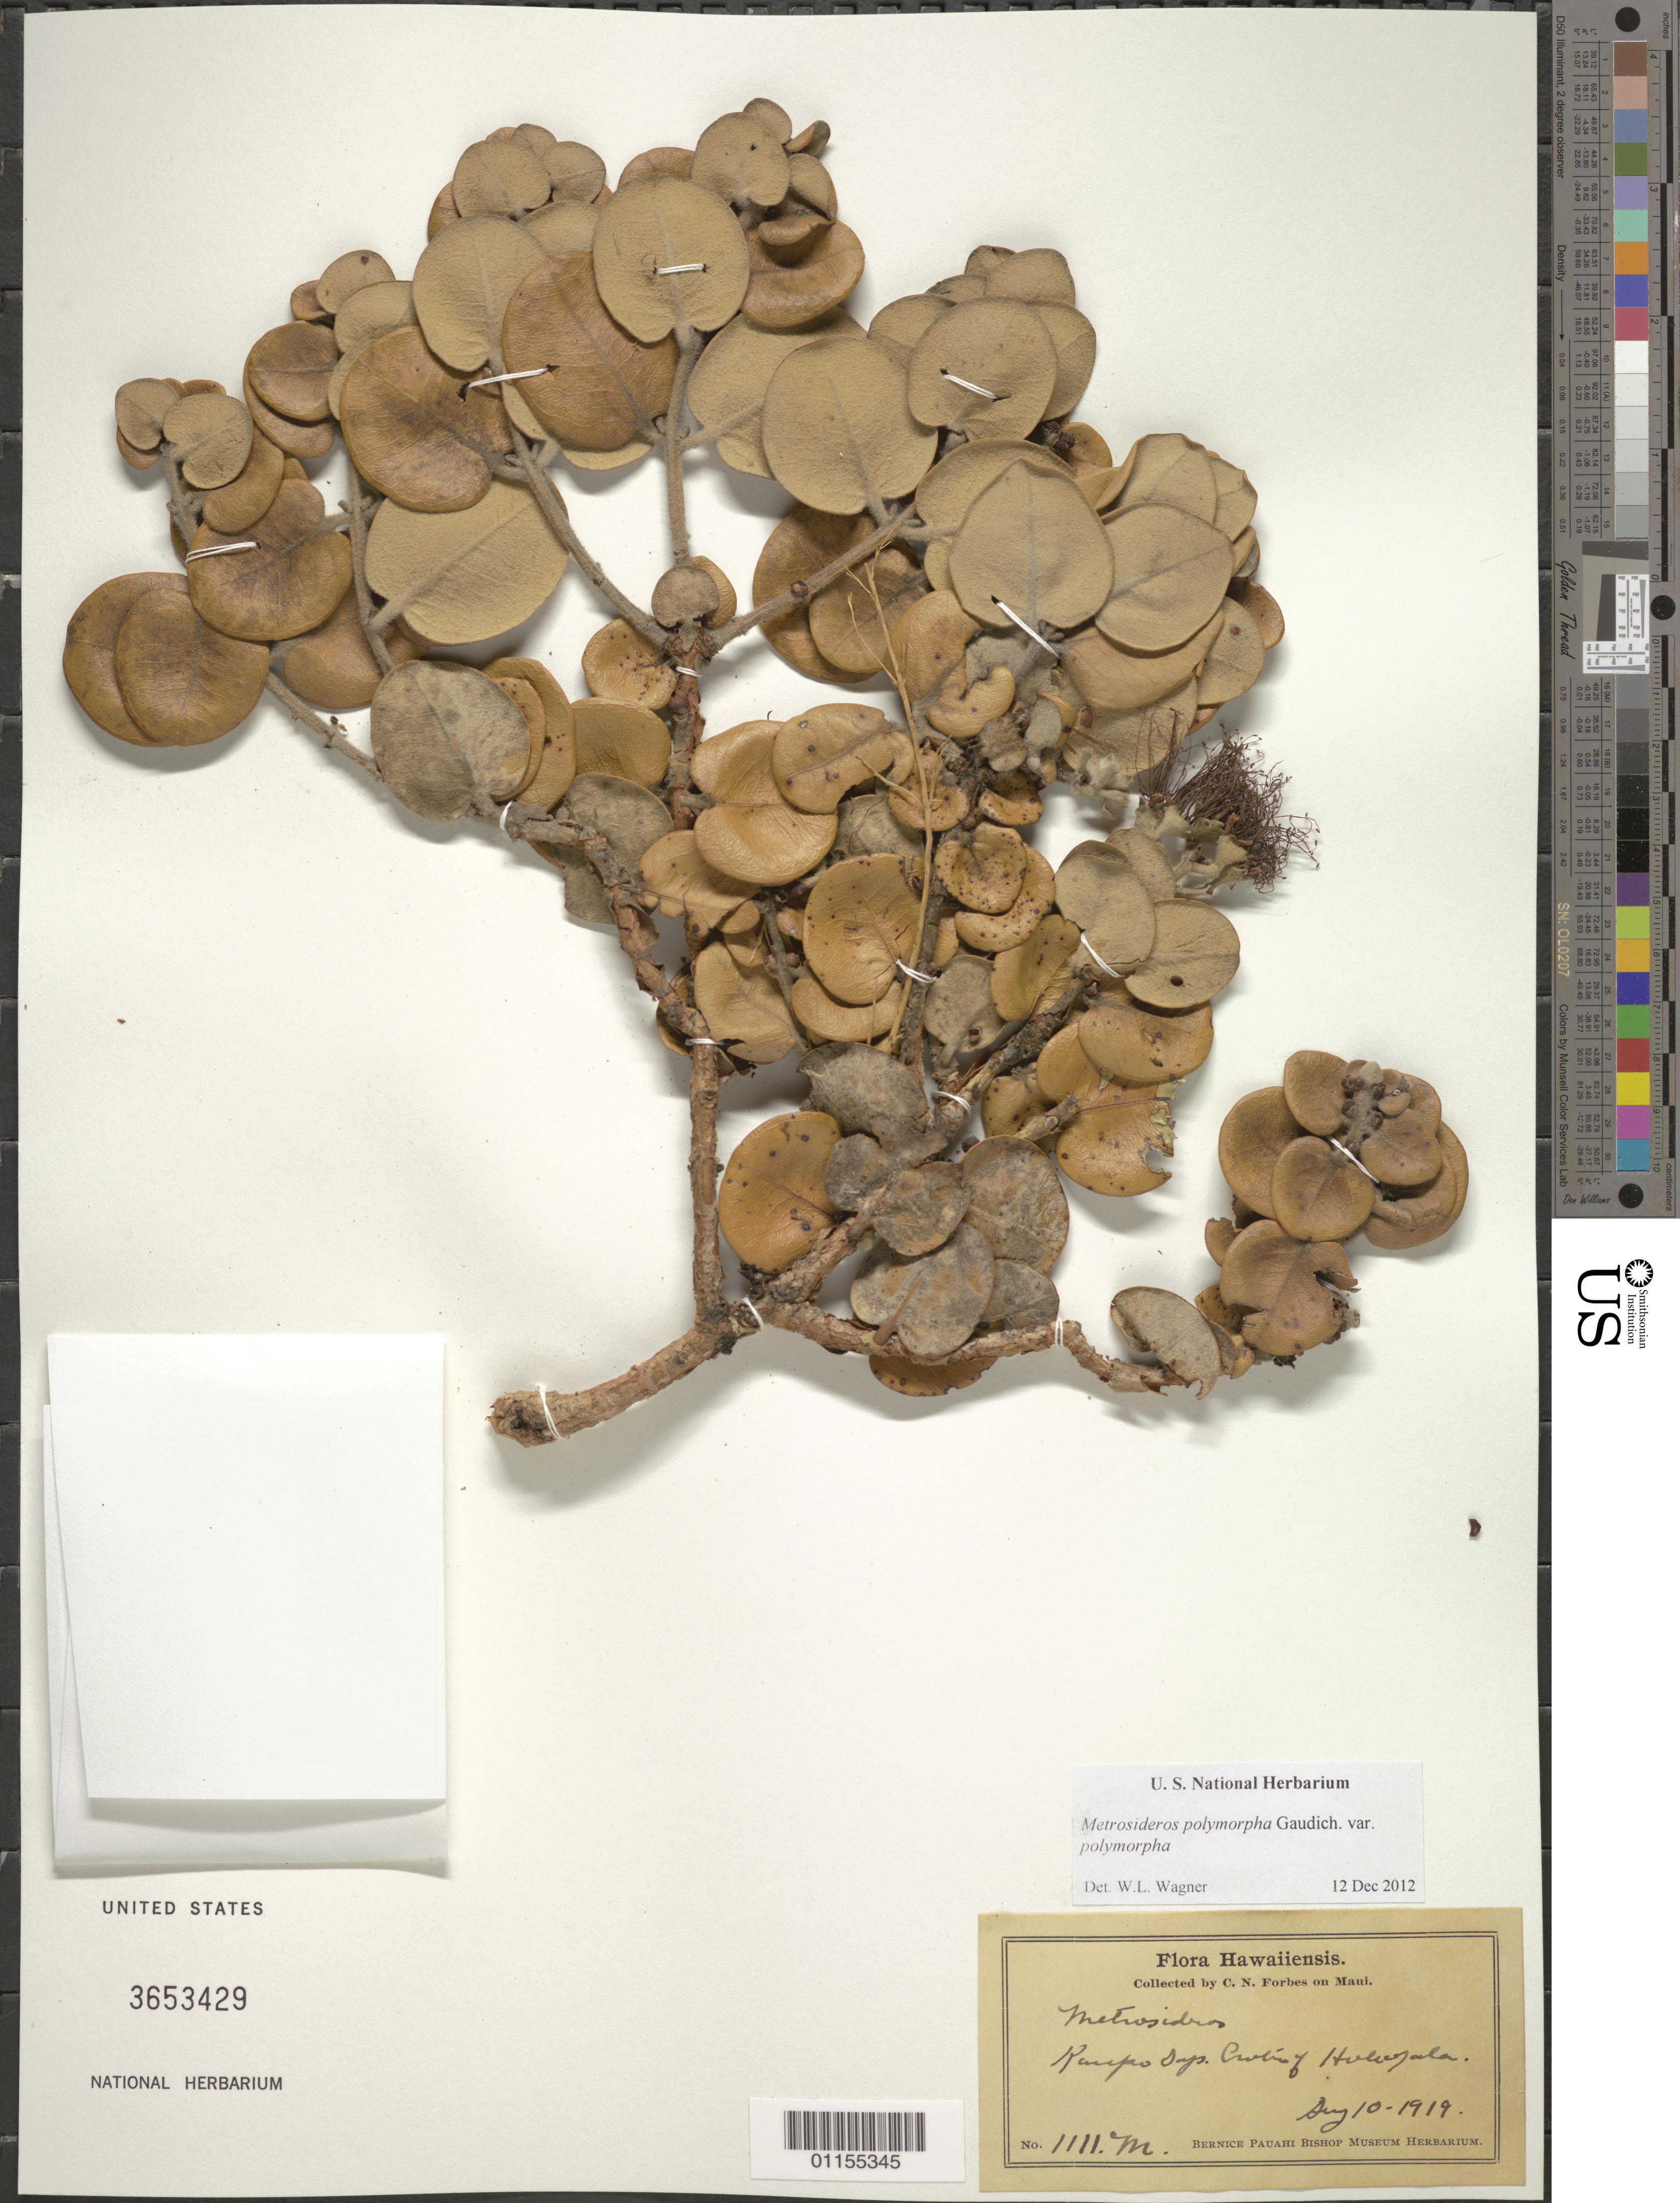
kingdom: Plantae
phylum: Tracheophyta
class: Magnoliopsida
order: Myrtales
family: Myrtaceae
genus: Metrosideros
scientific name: Metrosideros polymorpha var. polymorpha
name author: Gaudich.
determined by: Wagner, W. L., (BOT), Smithsonian Institution - National Museum of Natural History (UNITED STATES)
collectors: C. N. Forbes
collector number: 1111.M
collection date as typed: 10 Aug 1919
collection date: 1919-08-10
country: United States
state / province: Hawaii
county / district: Maui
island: Maui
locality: Kaupo Gap. Crater of Haleakala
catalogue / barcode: US 3653429